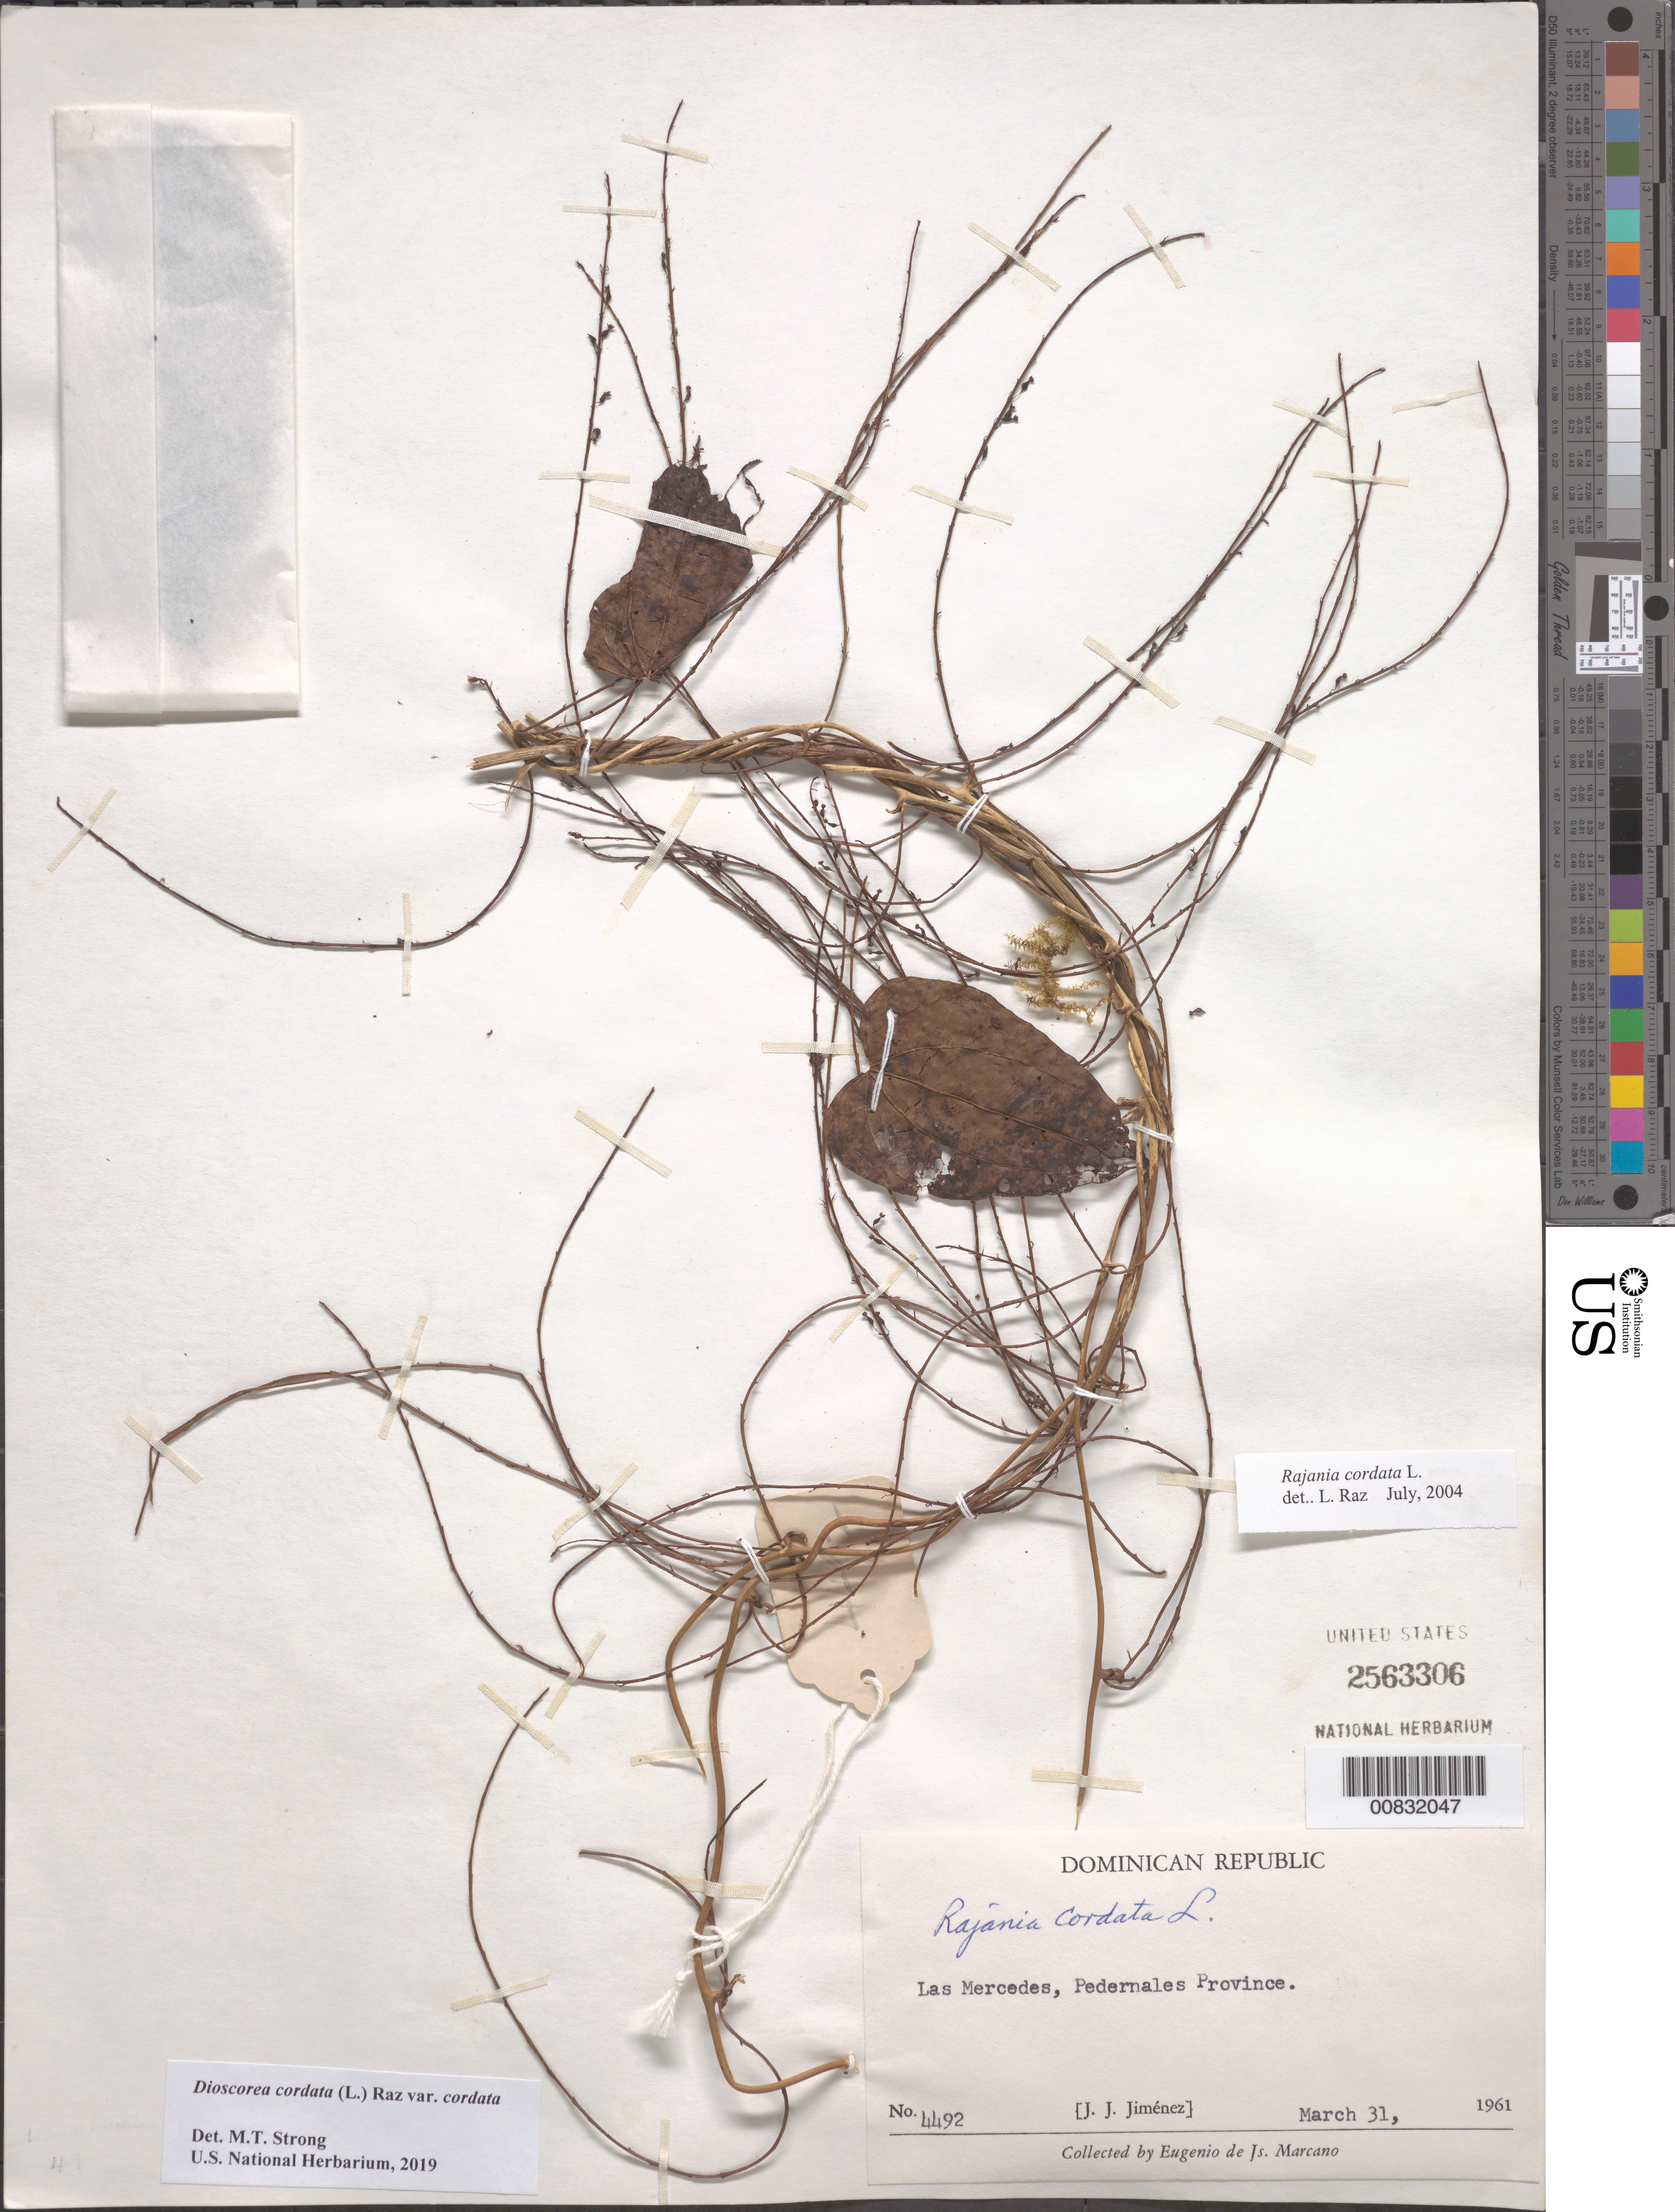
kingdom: Plantae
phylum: Tracheophyta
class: Liliopsida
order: Dioscoreales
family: Dioscoreaceae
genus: Dioscorea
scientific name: Dioscorea cordata var. cordata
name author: (L.) Raz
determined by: Strong, M. T., (US), Smithsonian Institution - National Museum of Natural History (UNITED STATES)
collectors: E. J. Marcano F. & J. J. Jiménez Almonte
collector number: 4492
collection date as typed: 31 Mar 1961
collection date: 1961-03-31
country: Dominican Republic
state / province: Pedernales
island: Hispaniola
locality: Las Mercedes.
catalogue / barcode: US 2563306